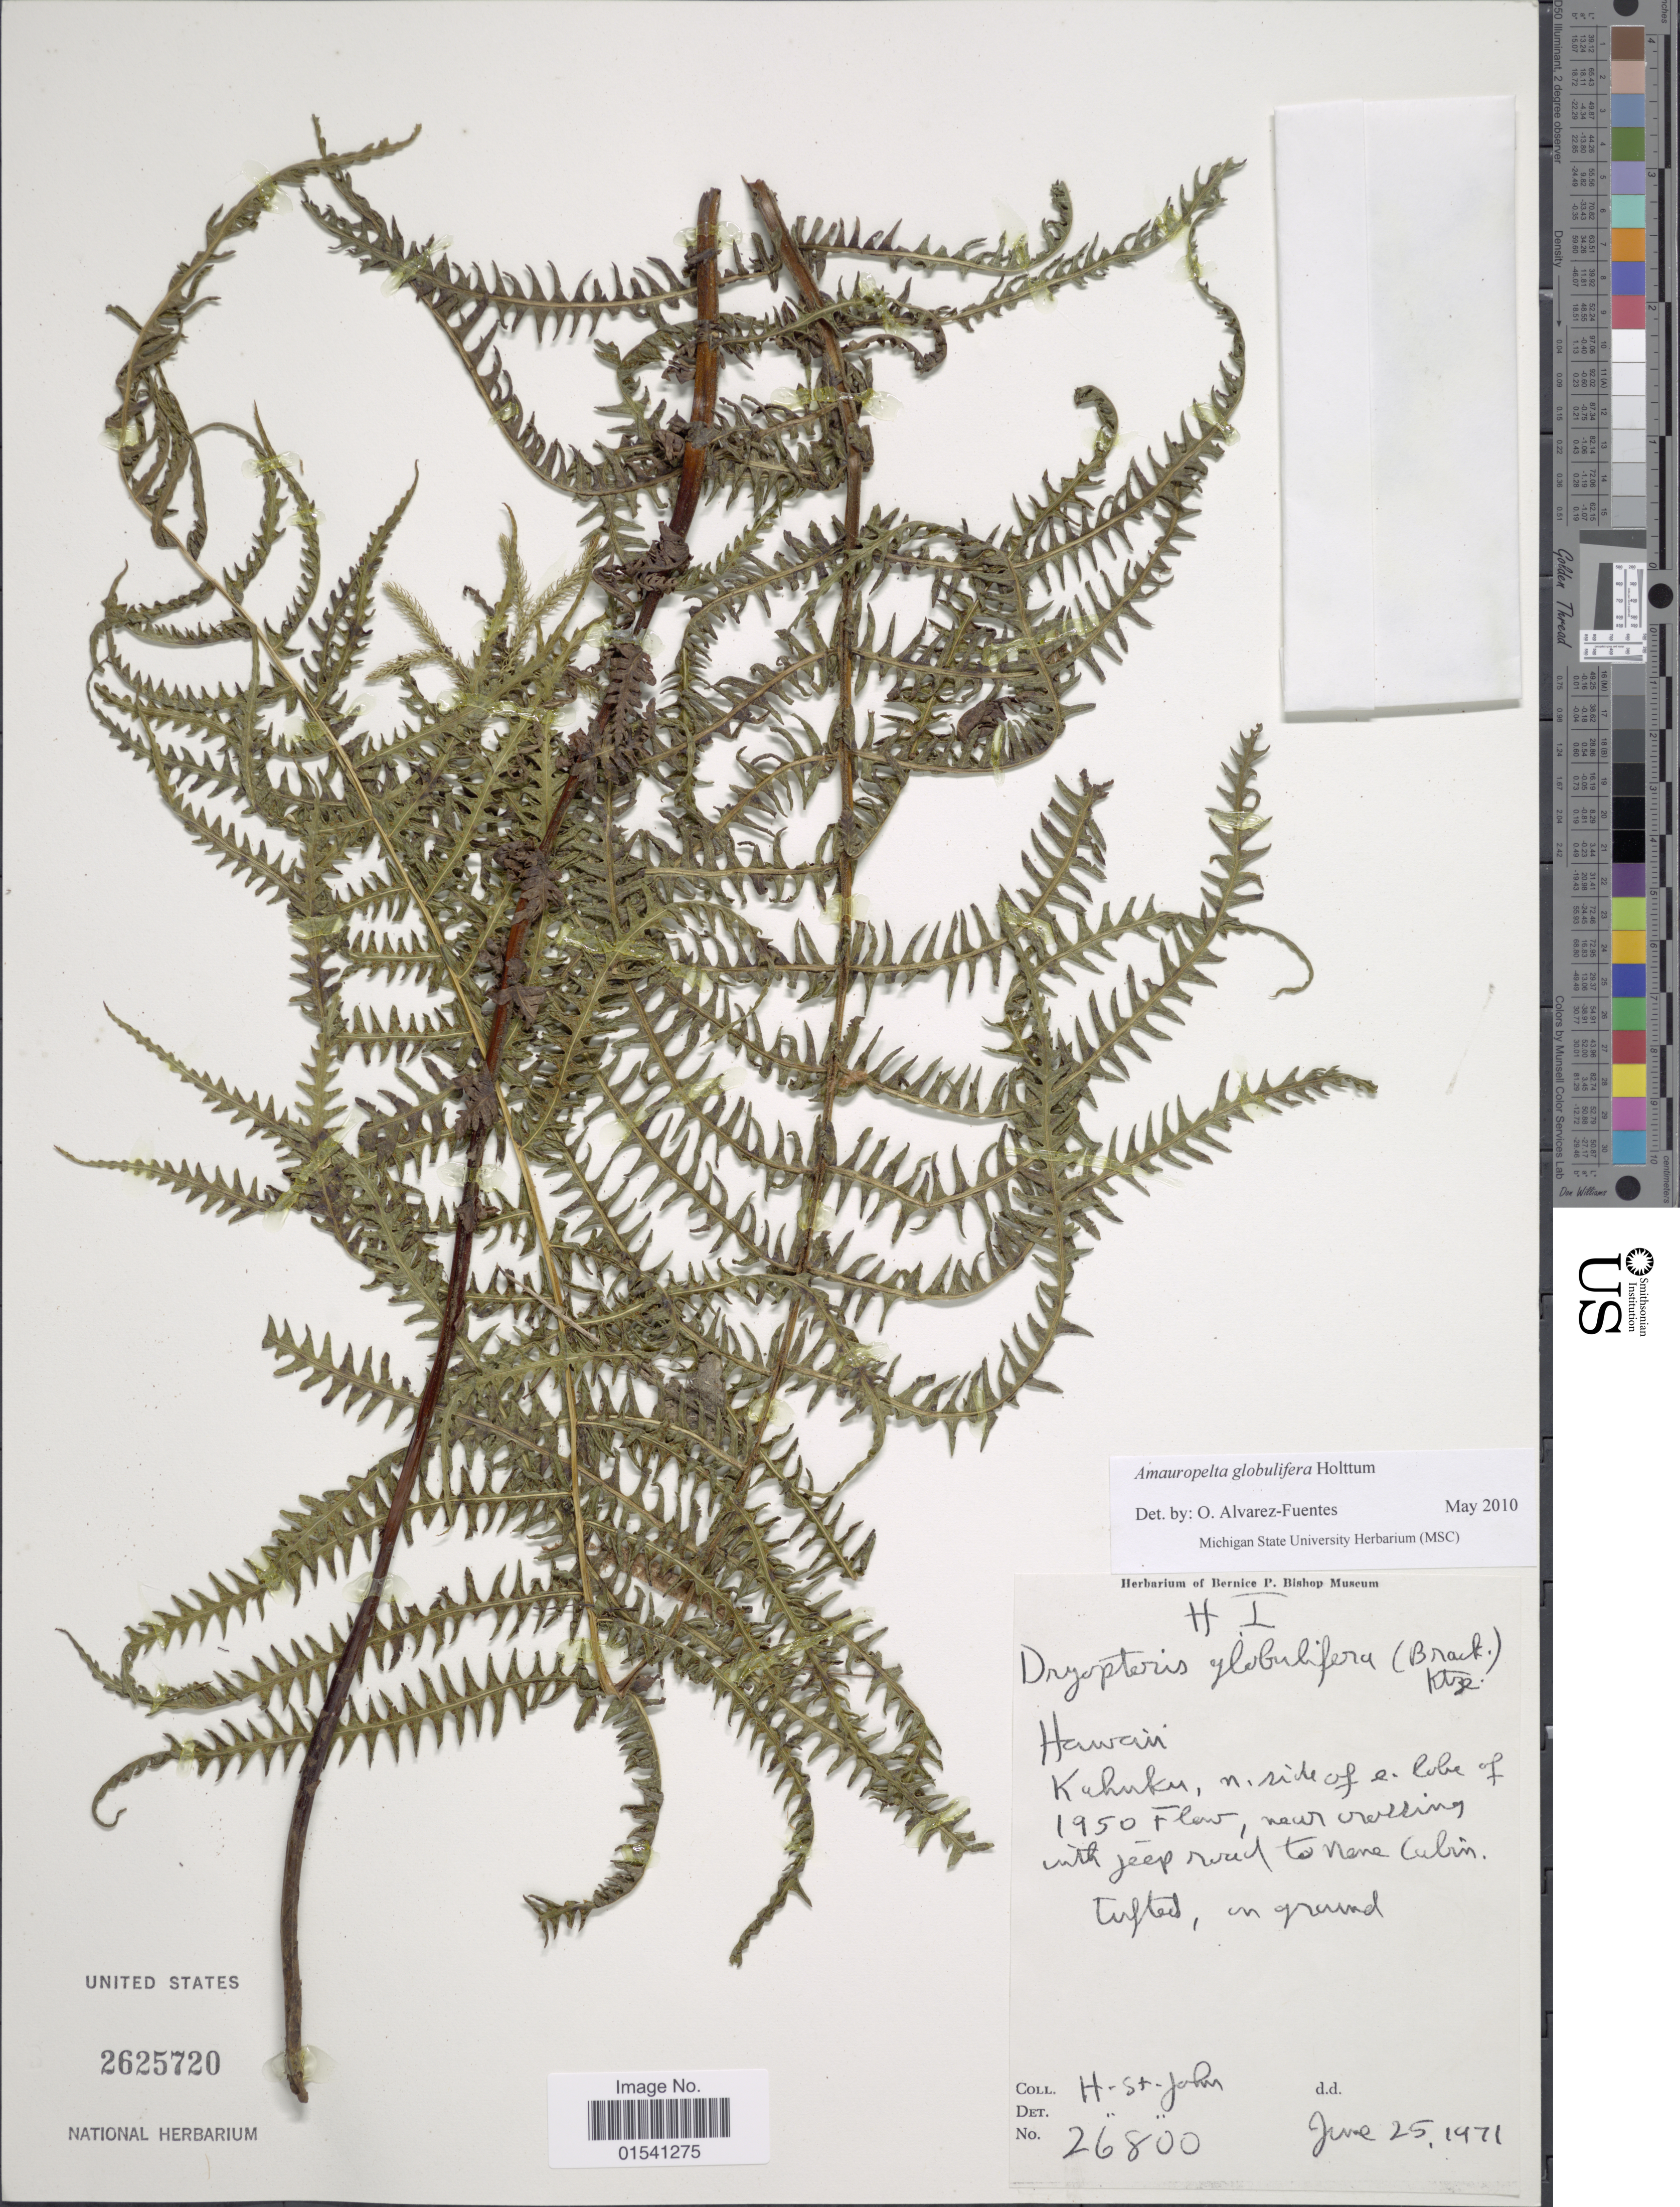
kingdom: Plantae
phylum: Tracheophyta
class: Polypodiopsida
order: Polypodiales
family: Thelypteridaceae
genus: Amauropelta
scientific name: Amauropelta globulifera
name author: (Brack.) Holttum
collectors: H. St John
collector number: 26800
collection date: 1971-06-25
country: United States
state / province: Hawaii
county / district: Hawaii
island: Hawaii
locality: Kuhuku, N. side of e. lobe of 1950 Flow, near crossing with jeep road to Neme Cabin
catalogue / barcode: US 2625720